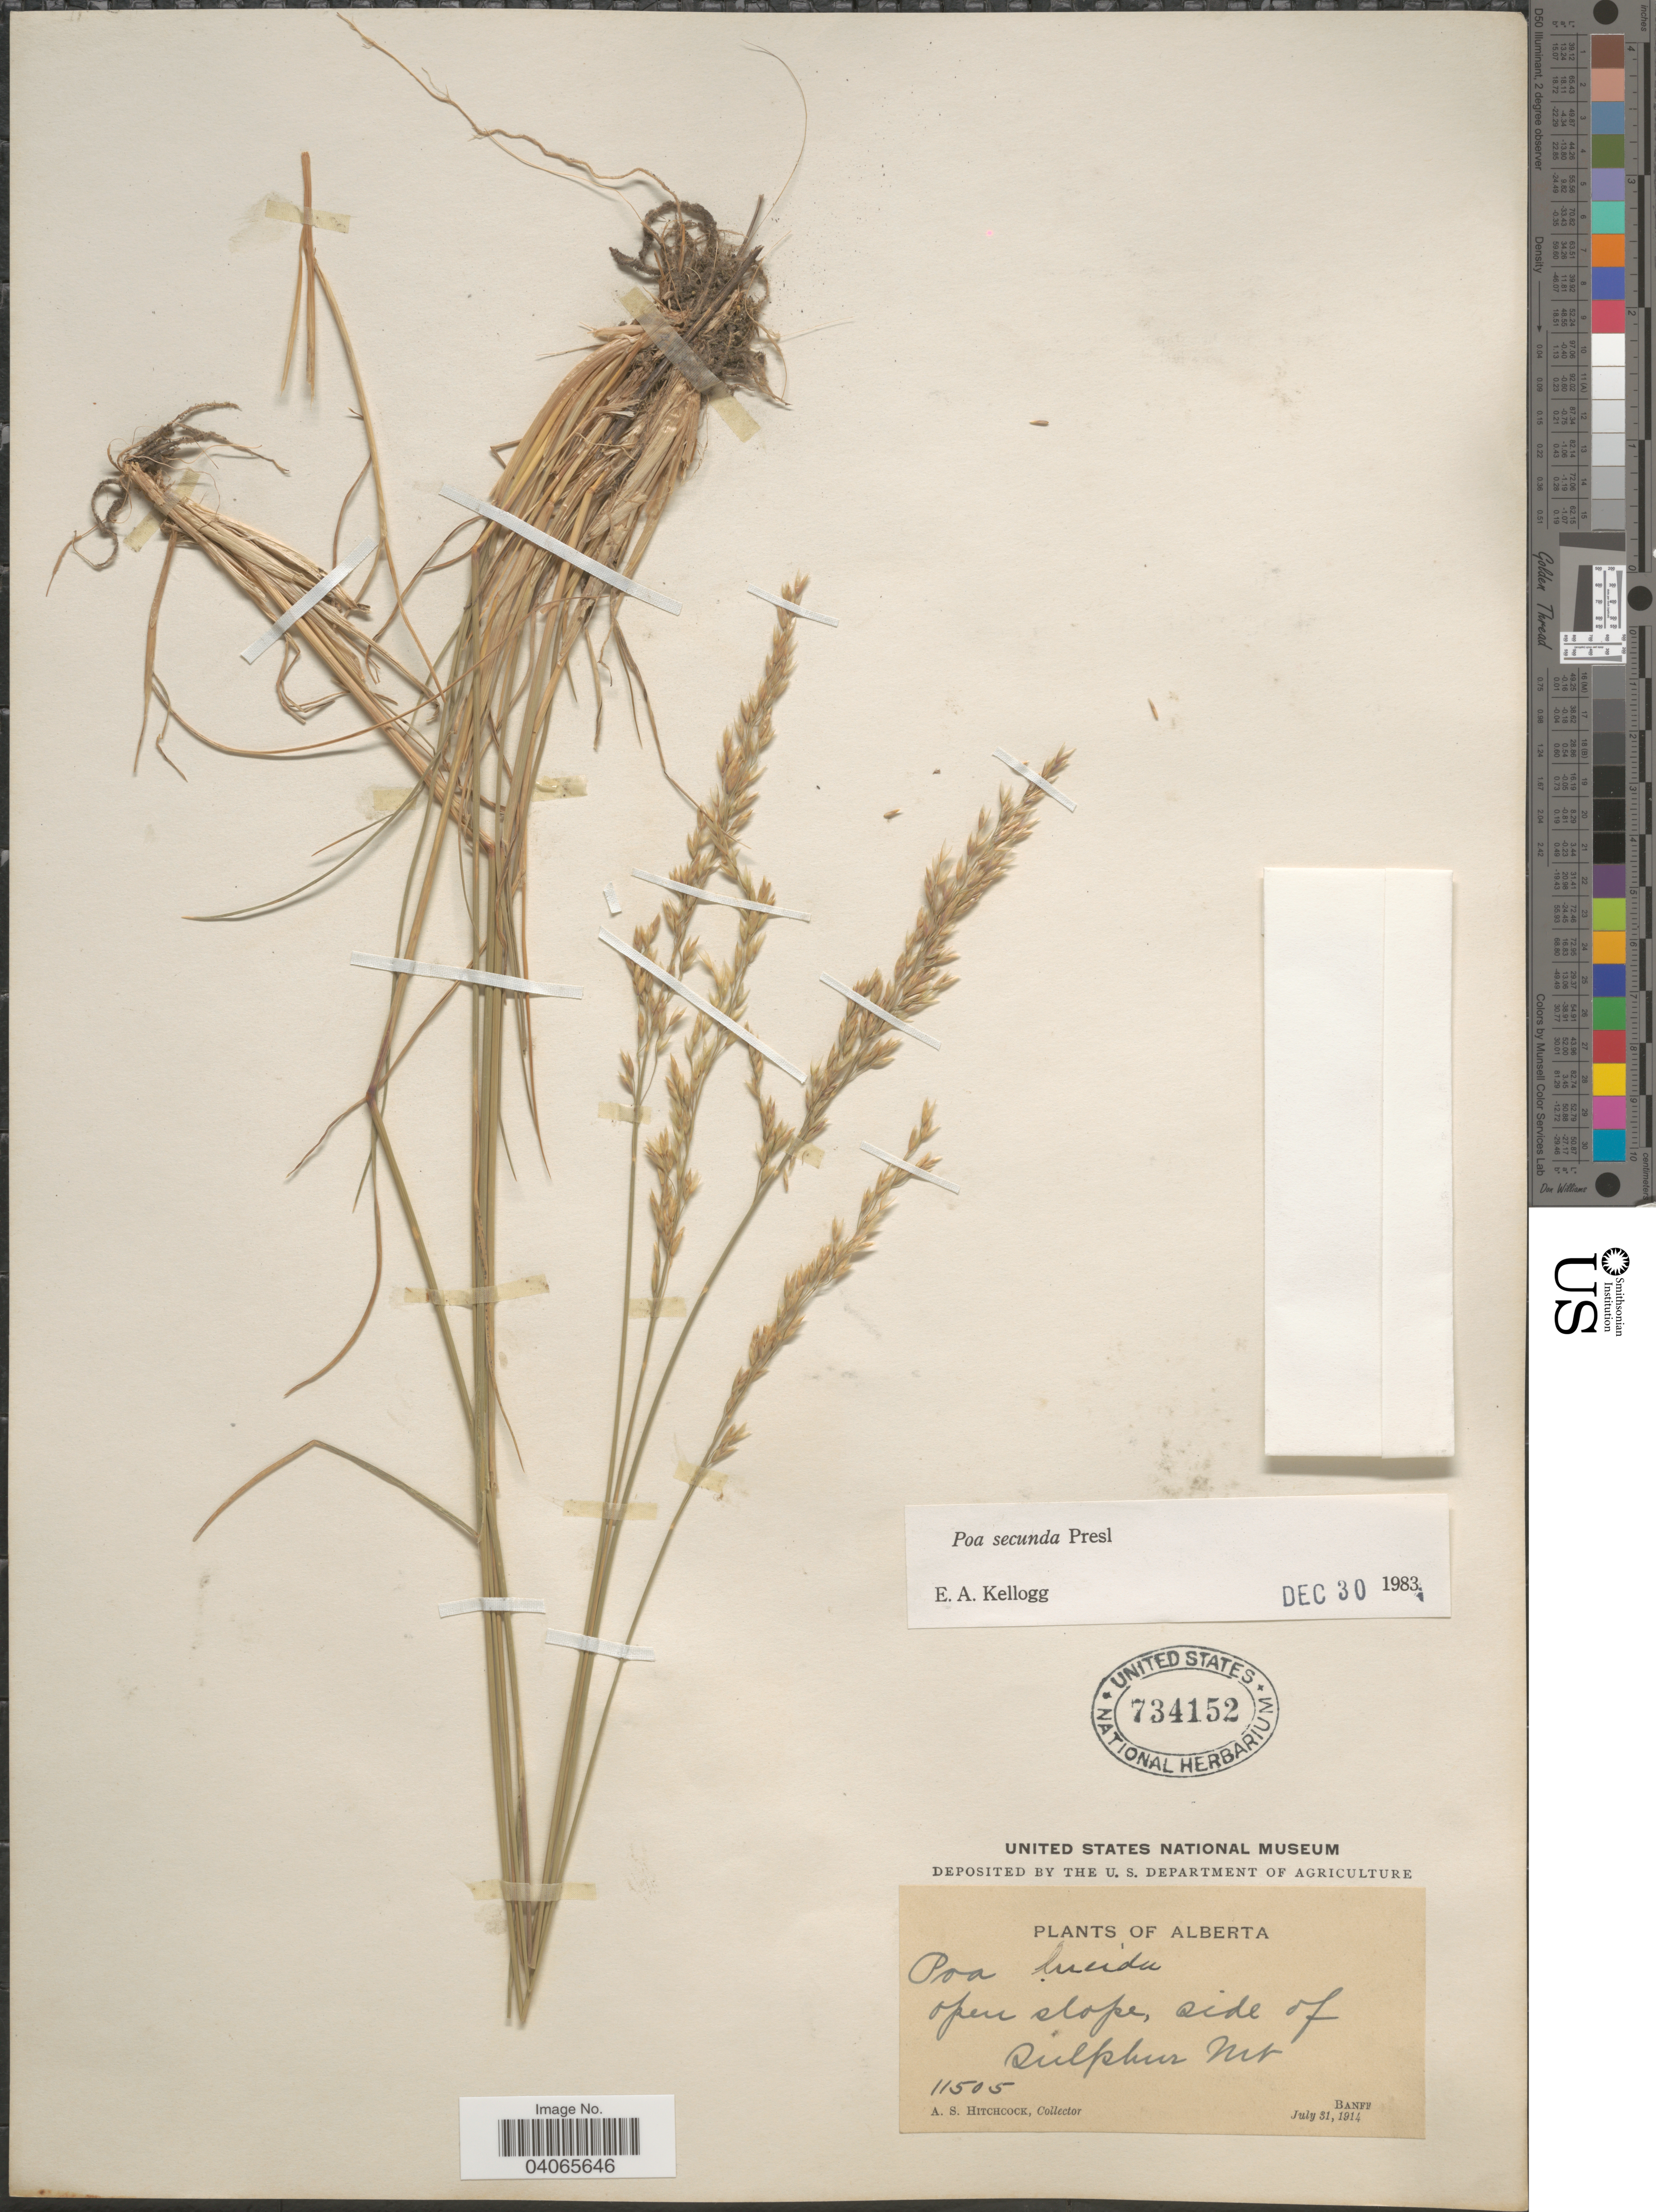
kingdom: Plantae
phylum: Tracheophyta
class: Liliopsida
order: Poales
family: Poaceae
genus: Poa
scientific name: Poa secunda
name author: J. Presl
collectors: A. S. Hitchcock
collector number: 11505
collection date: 1914-07-31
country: Canada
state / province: Alberta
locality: Open slope, side of Sulphur Mt. Banff.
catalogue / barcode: US 734152